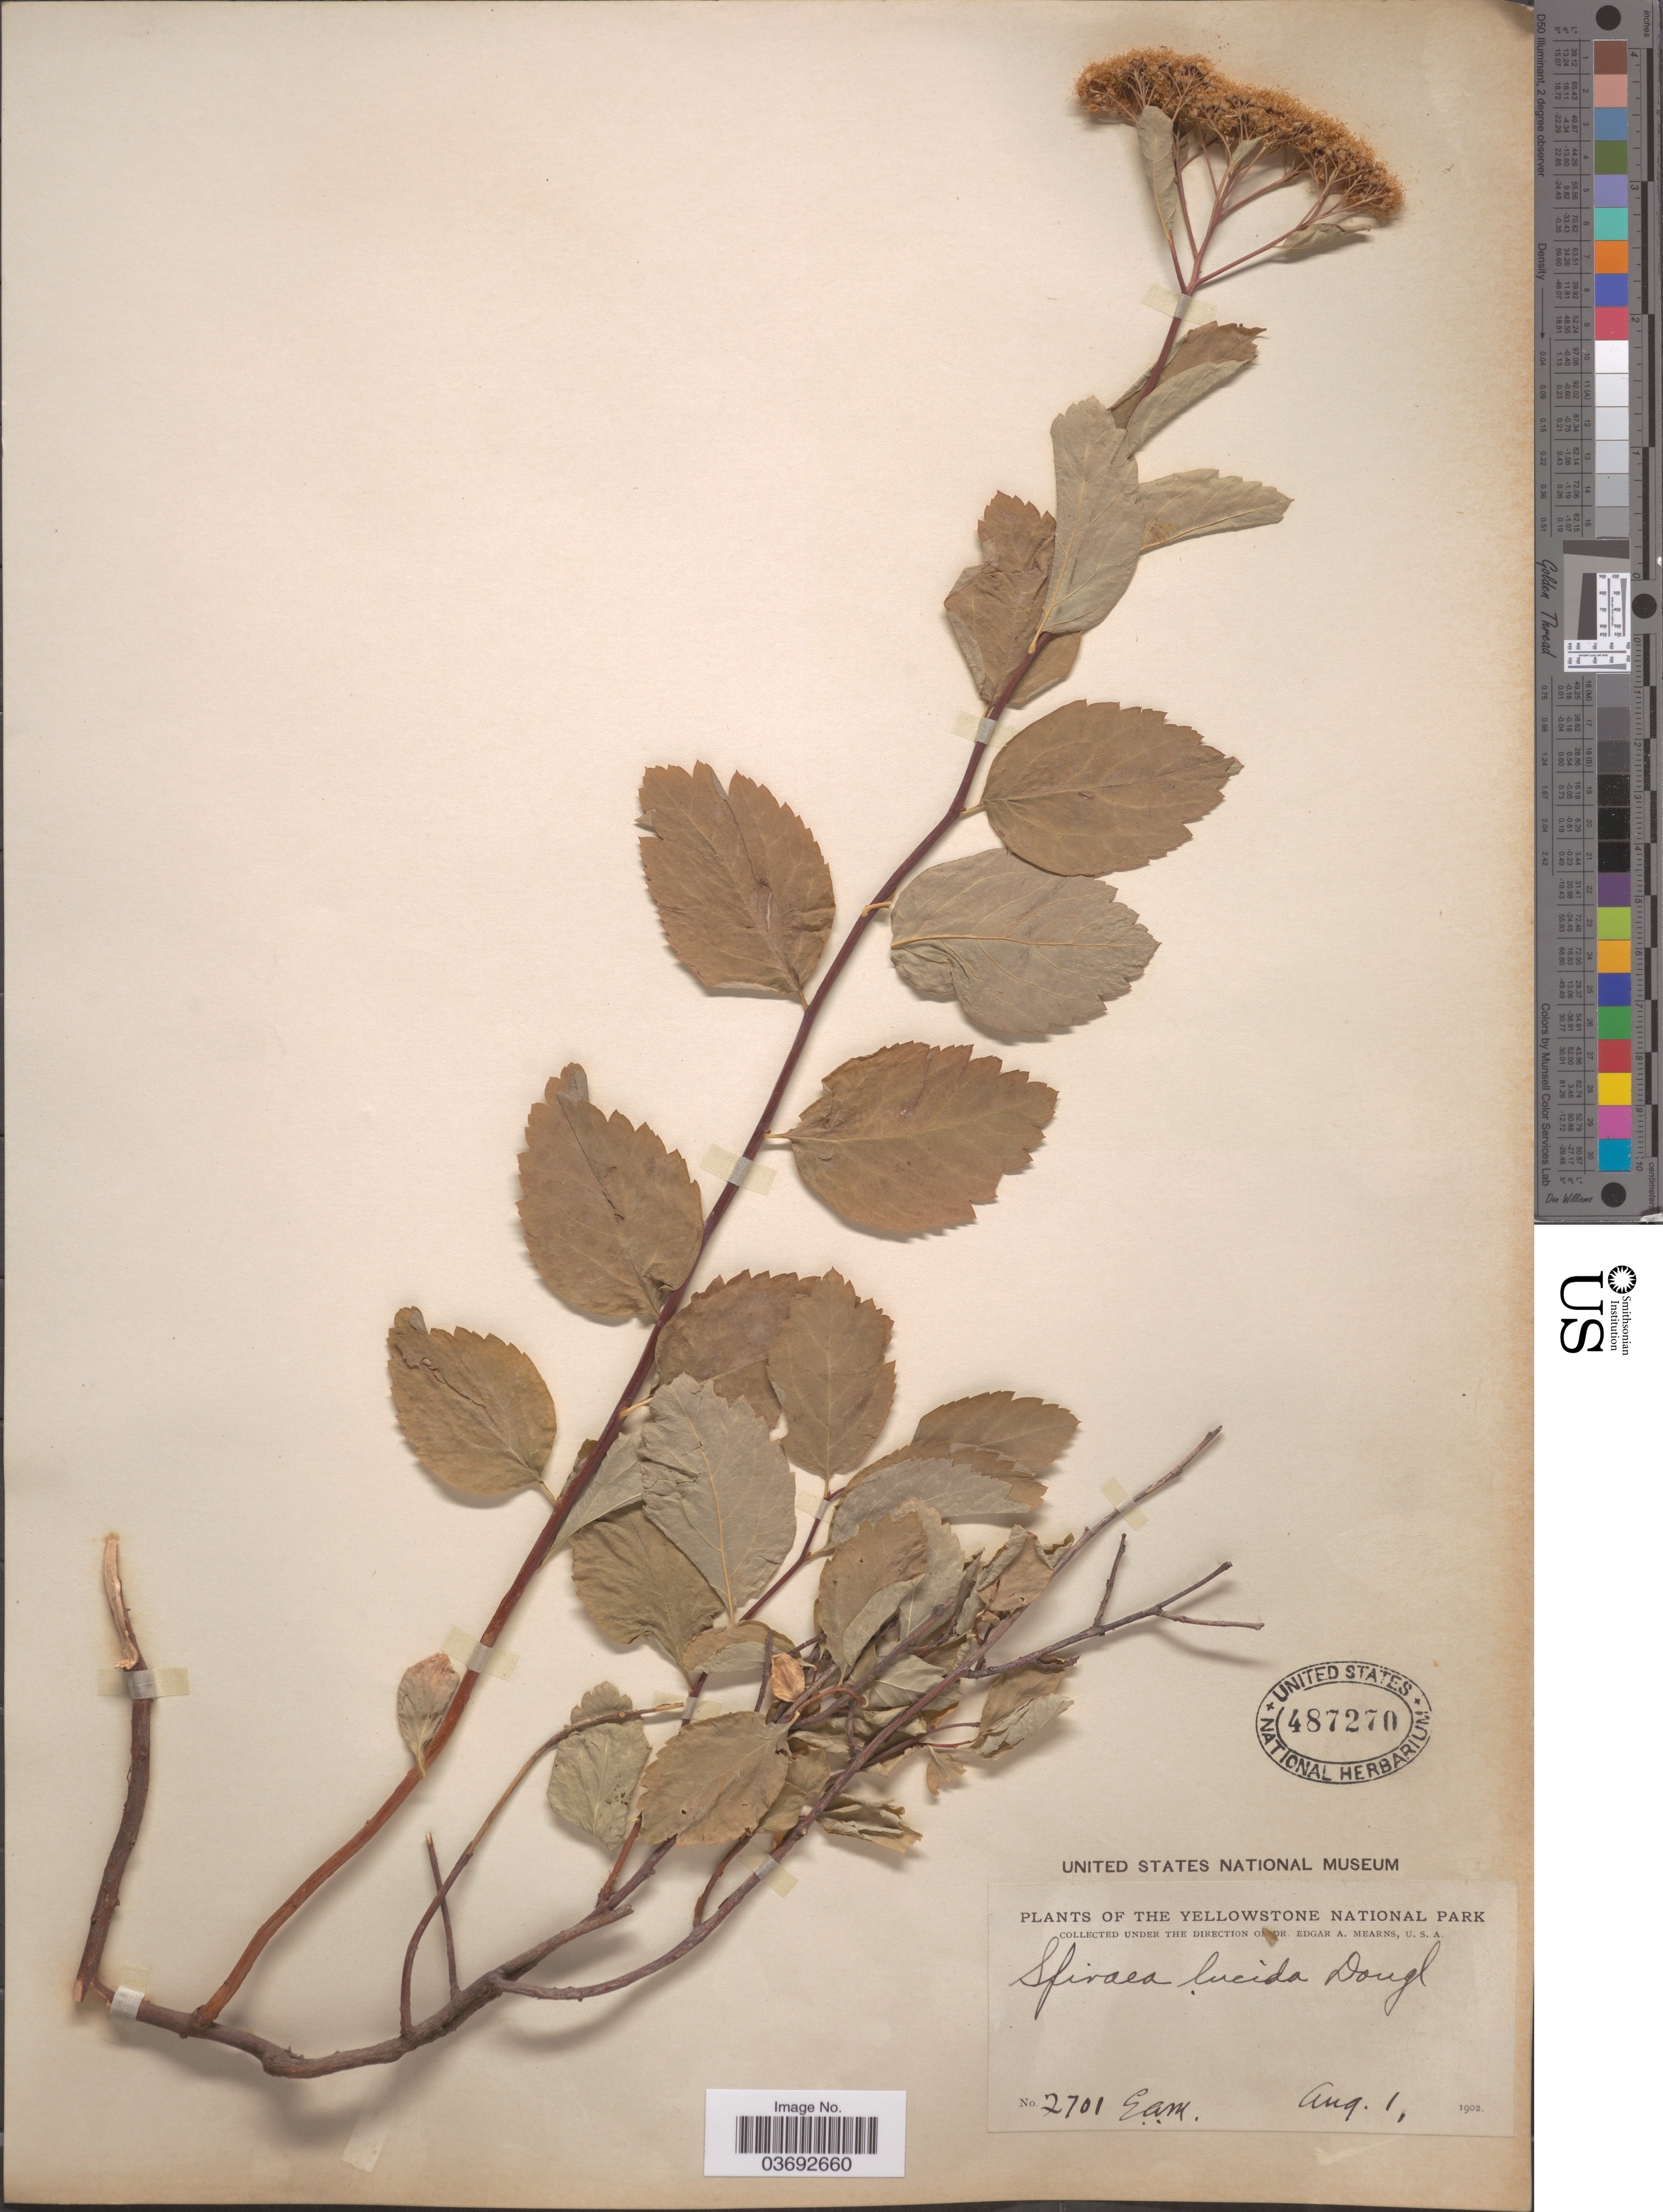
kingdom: Plantae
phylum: Tracheophyta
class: Magnoliopsida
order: Rosales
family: Rosaceae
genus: Spiraea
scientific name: Spiraea lucida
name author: Douglas ex Greene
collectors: E. A. Mearns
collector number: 2701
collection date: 1902-08-01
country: United States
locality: Yellowstone National Park.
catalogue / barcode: US 487270